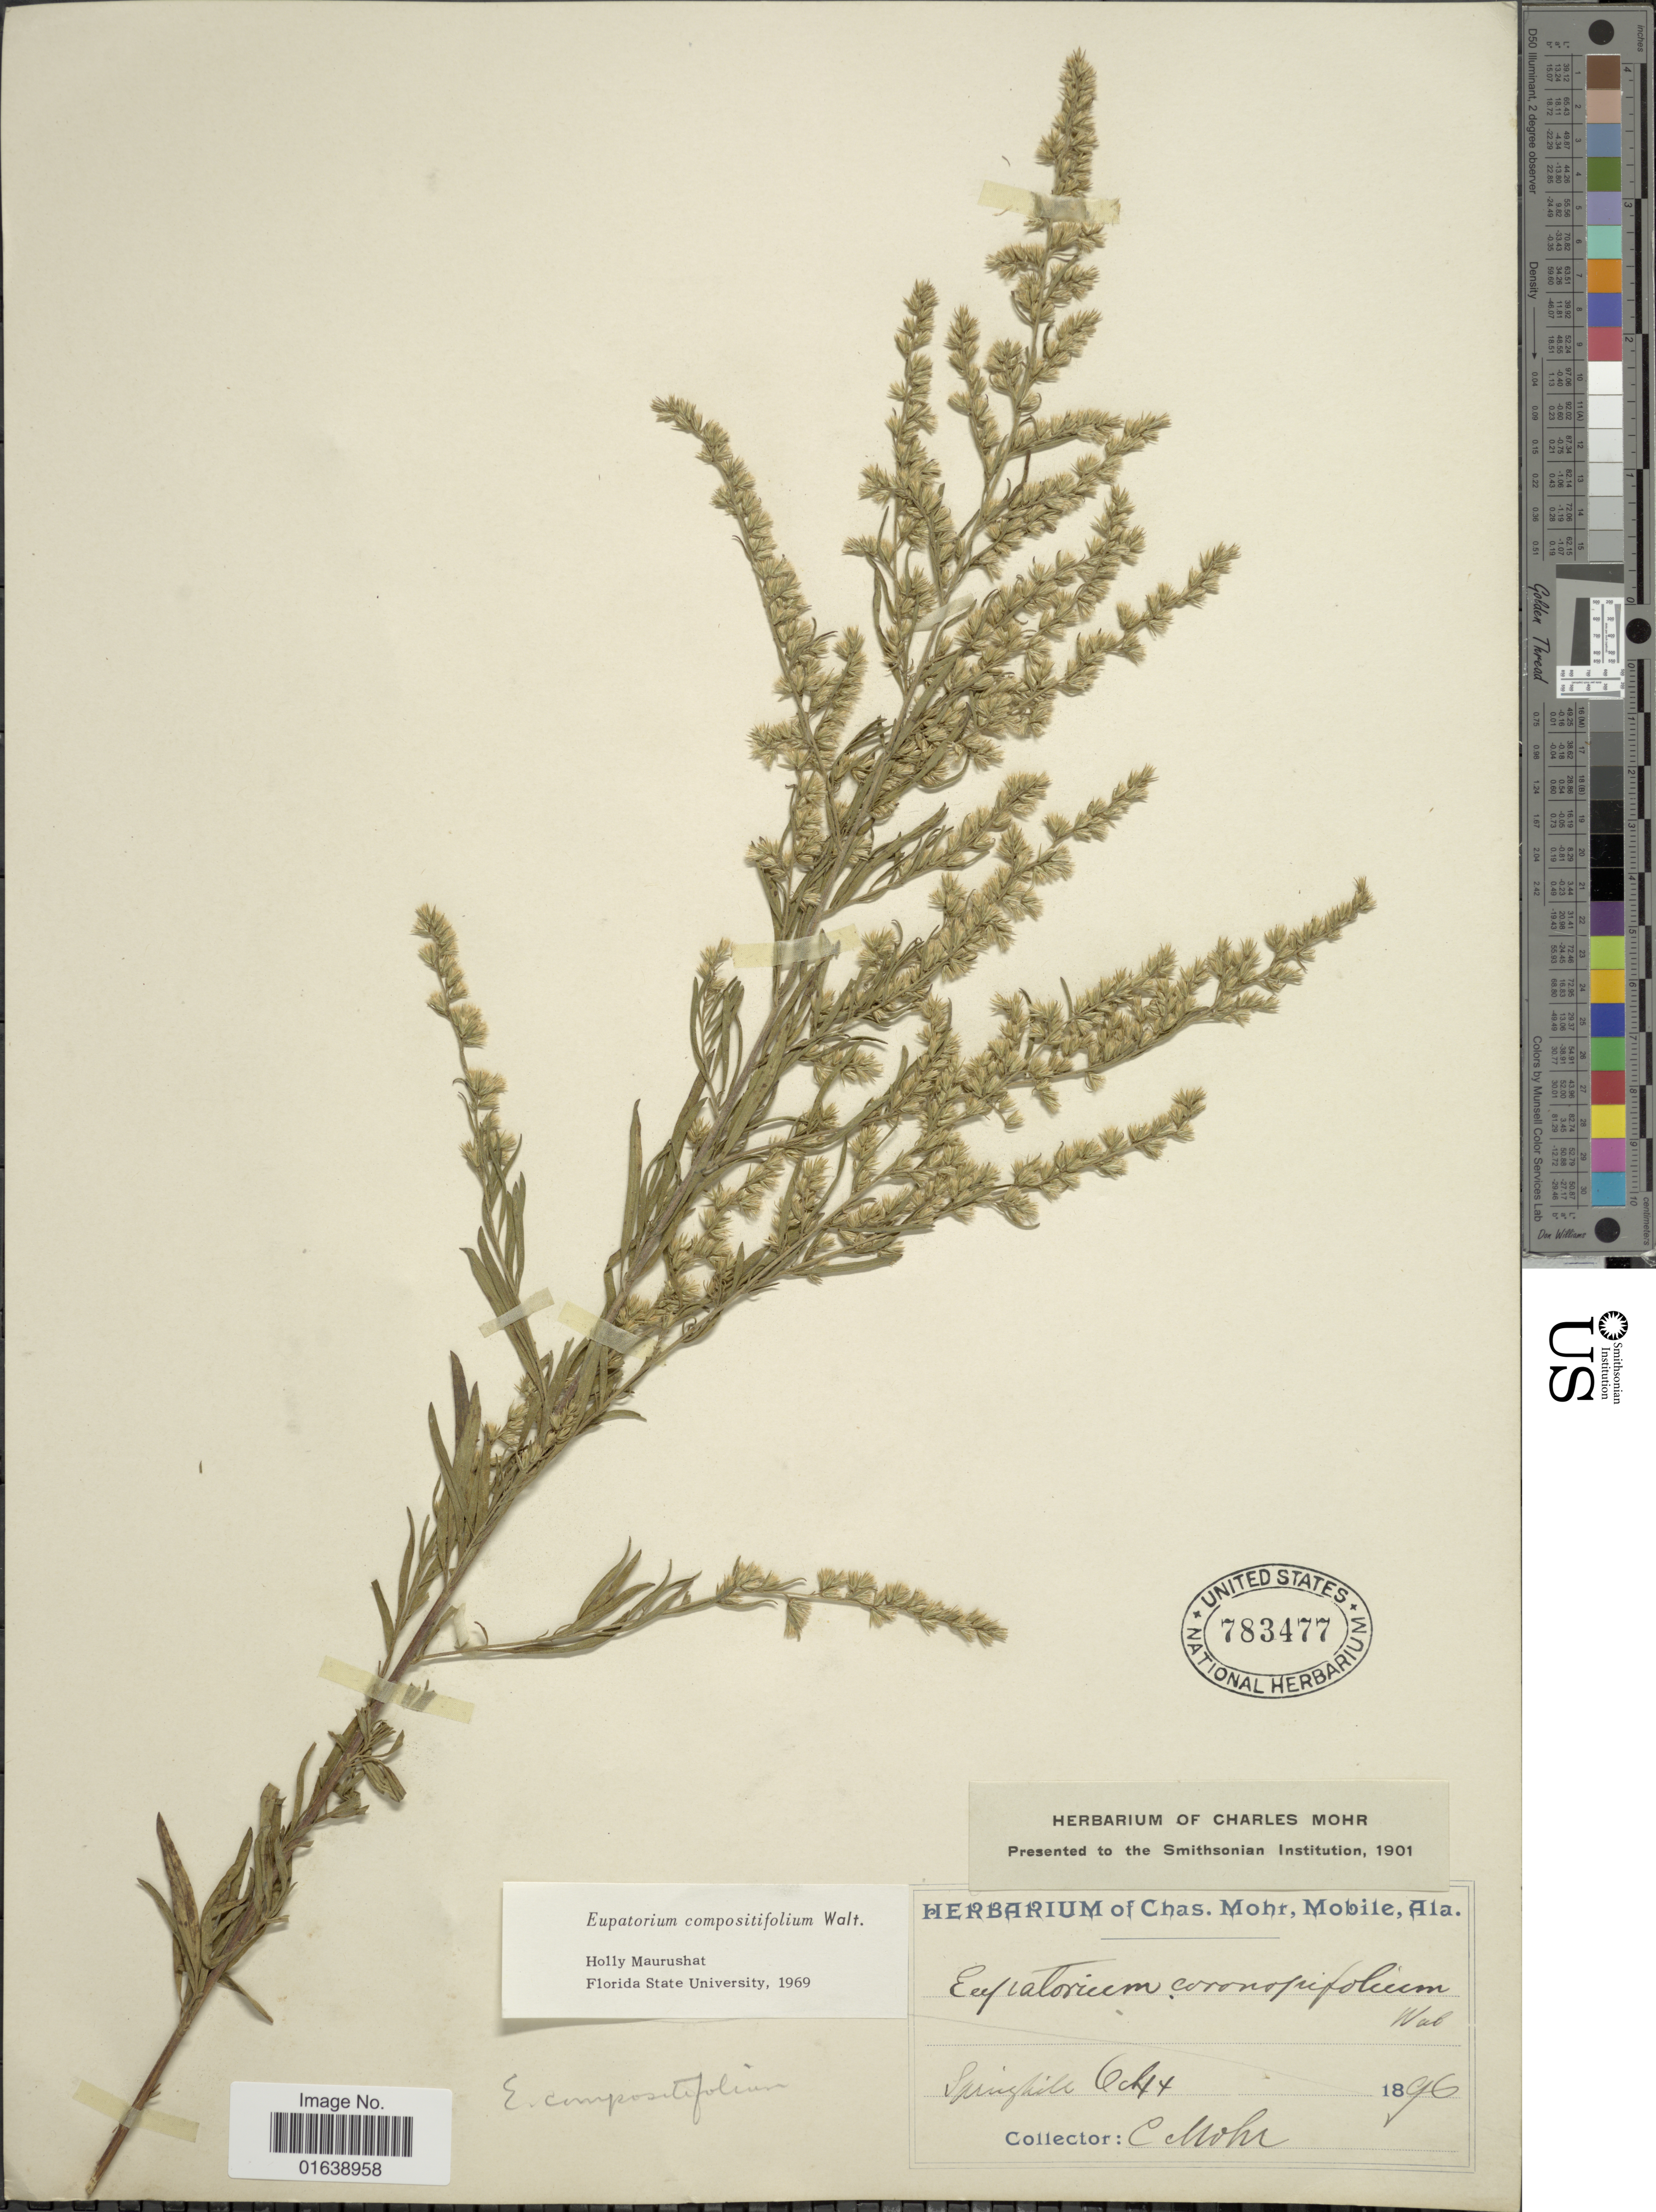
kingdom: Plantae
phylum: Tracheophyta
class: Magnoliopsida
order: Asterales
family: Asteraceae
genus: Eupatorium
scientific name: Eupatorium compositifolium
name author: Walter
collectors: C. T. Mohr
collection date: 1896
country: United States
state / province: Alabama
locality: Springhill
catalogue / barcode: US 783477